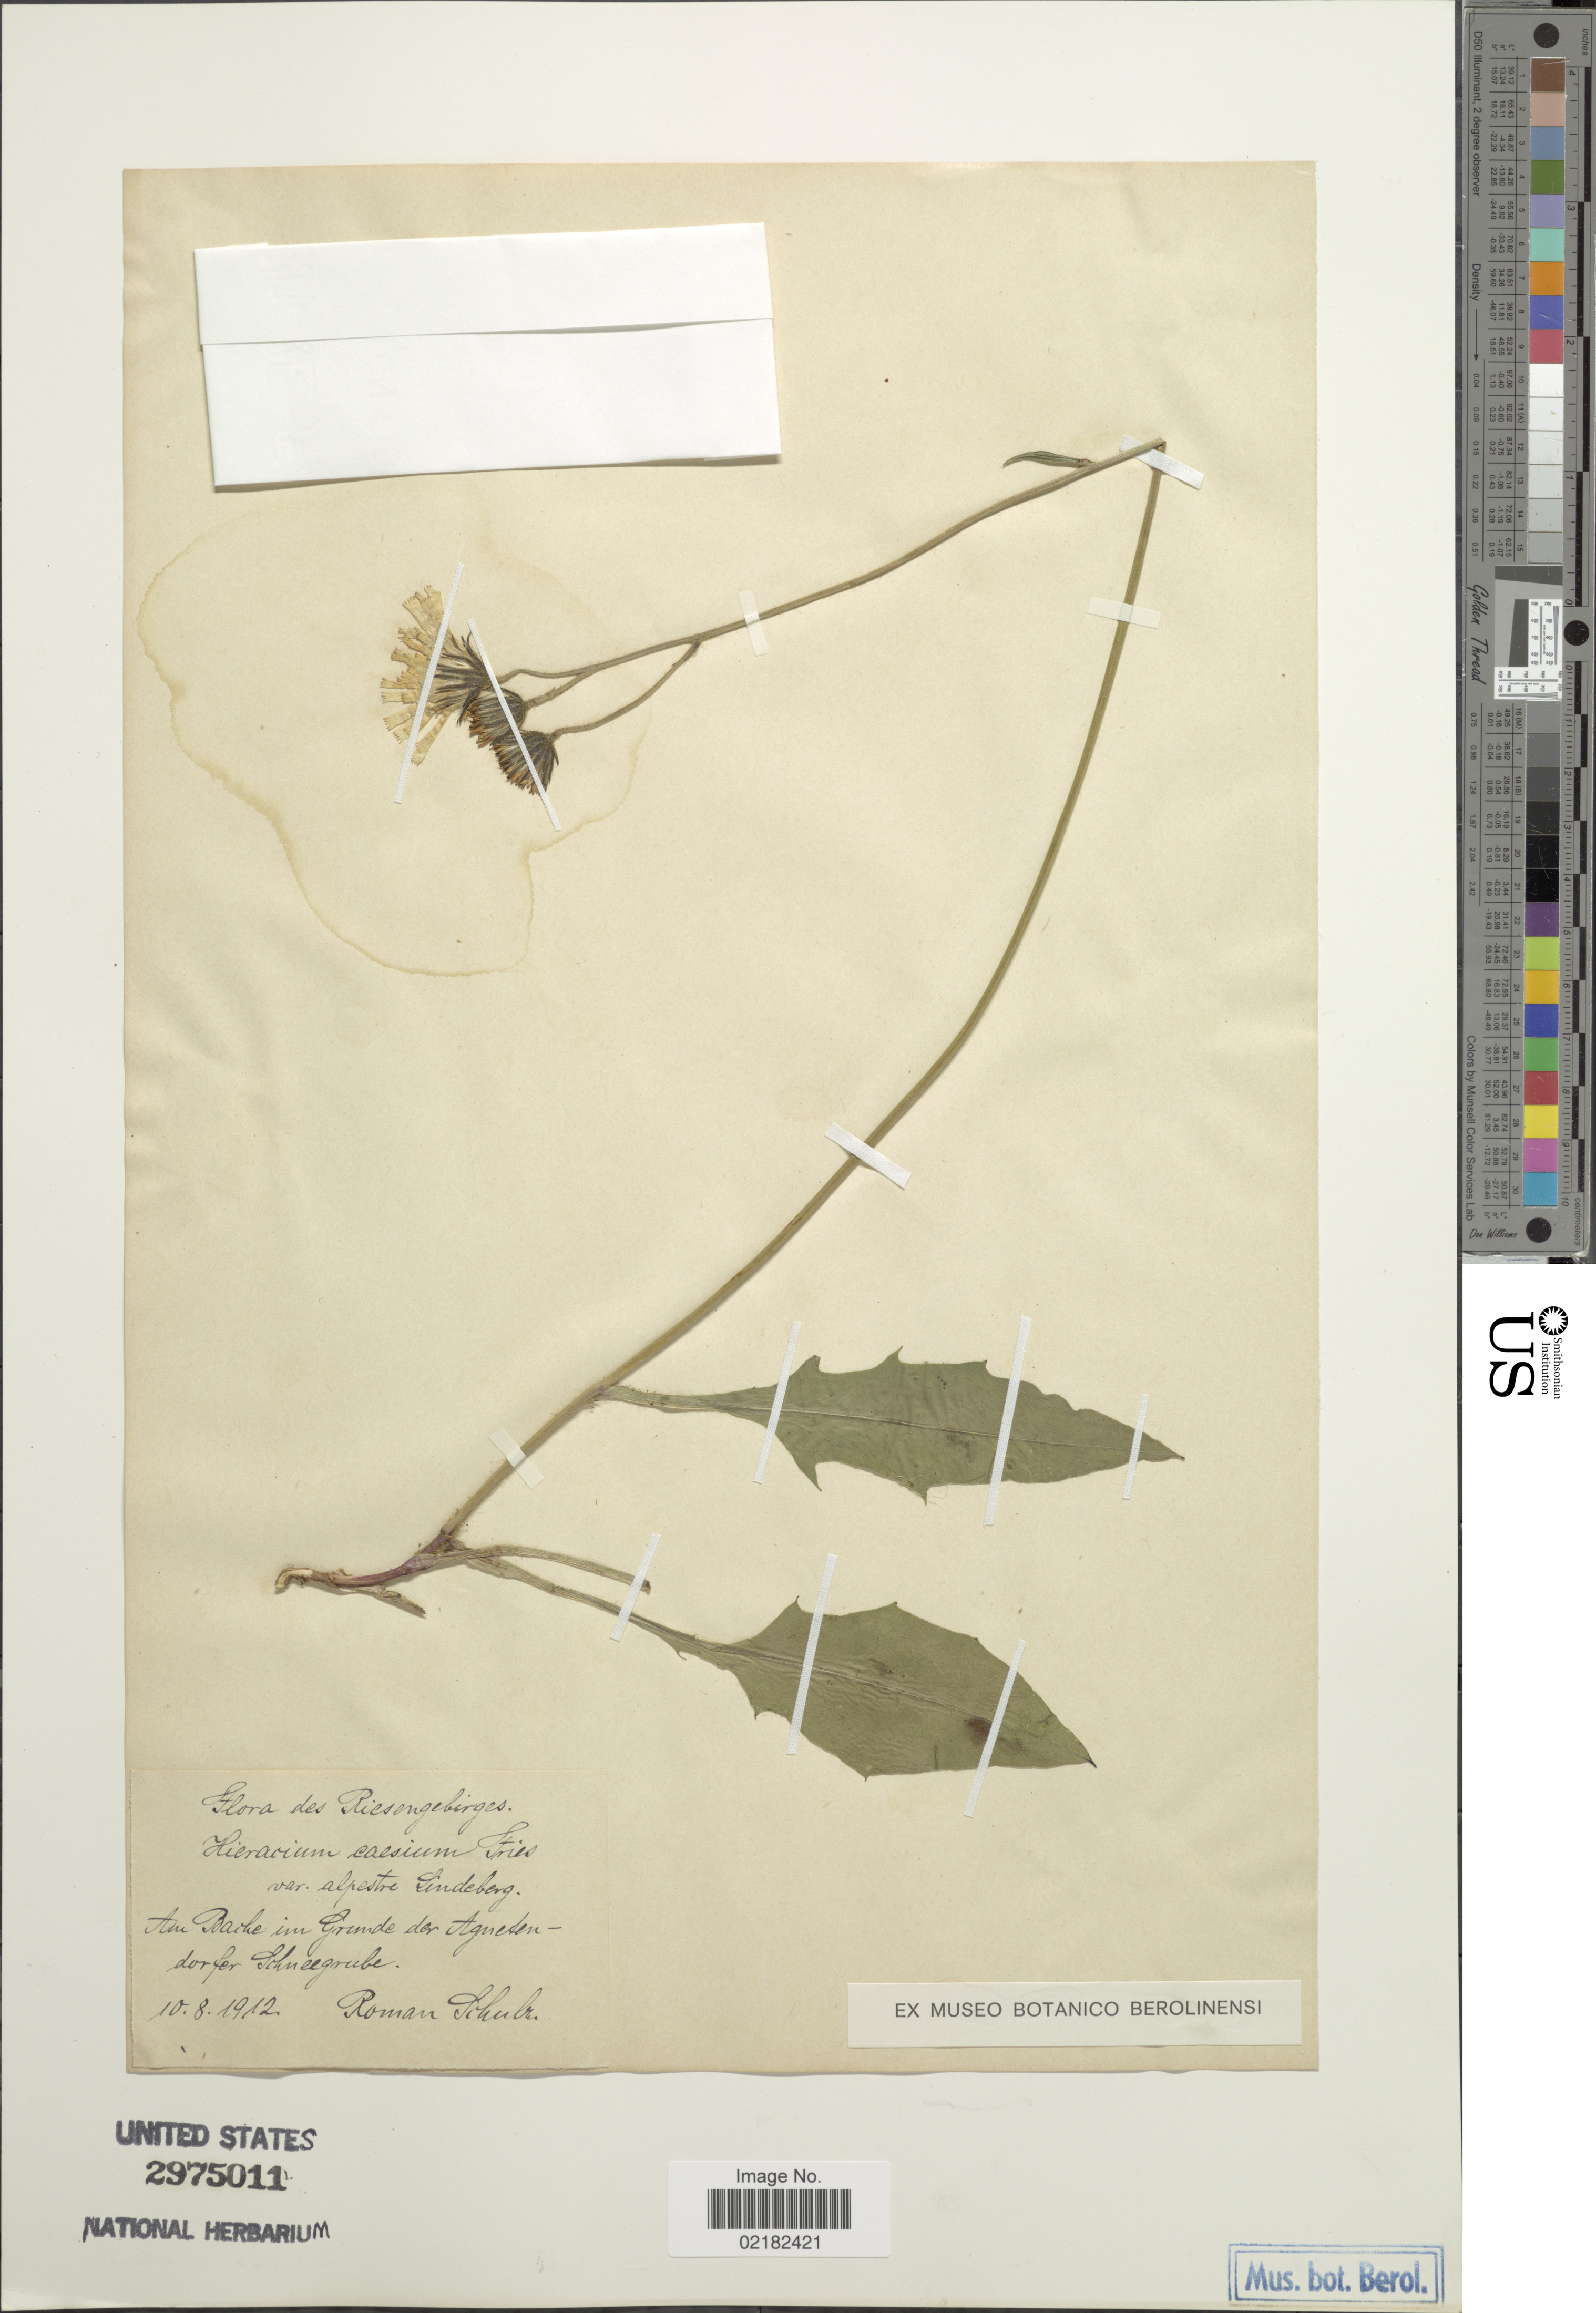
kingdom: Plantae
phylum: Tracheophyta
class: Magnoliopsida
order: Asterales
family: Asteraceae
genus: Hieracium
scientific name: Hieracium caesium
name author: (Fr.) Fr.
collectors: R. Schulz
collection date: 1912-08-10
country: Poland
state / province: Dolnoslaskie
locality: Riesengebirges, Am Bache im Grumde der Agnetendorfer Schneegrube.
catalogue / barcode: US 2975011